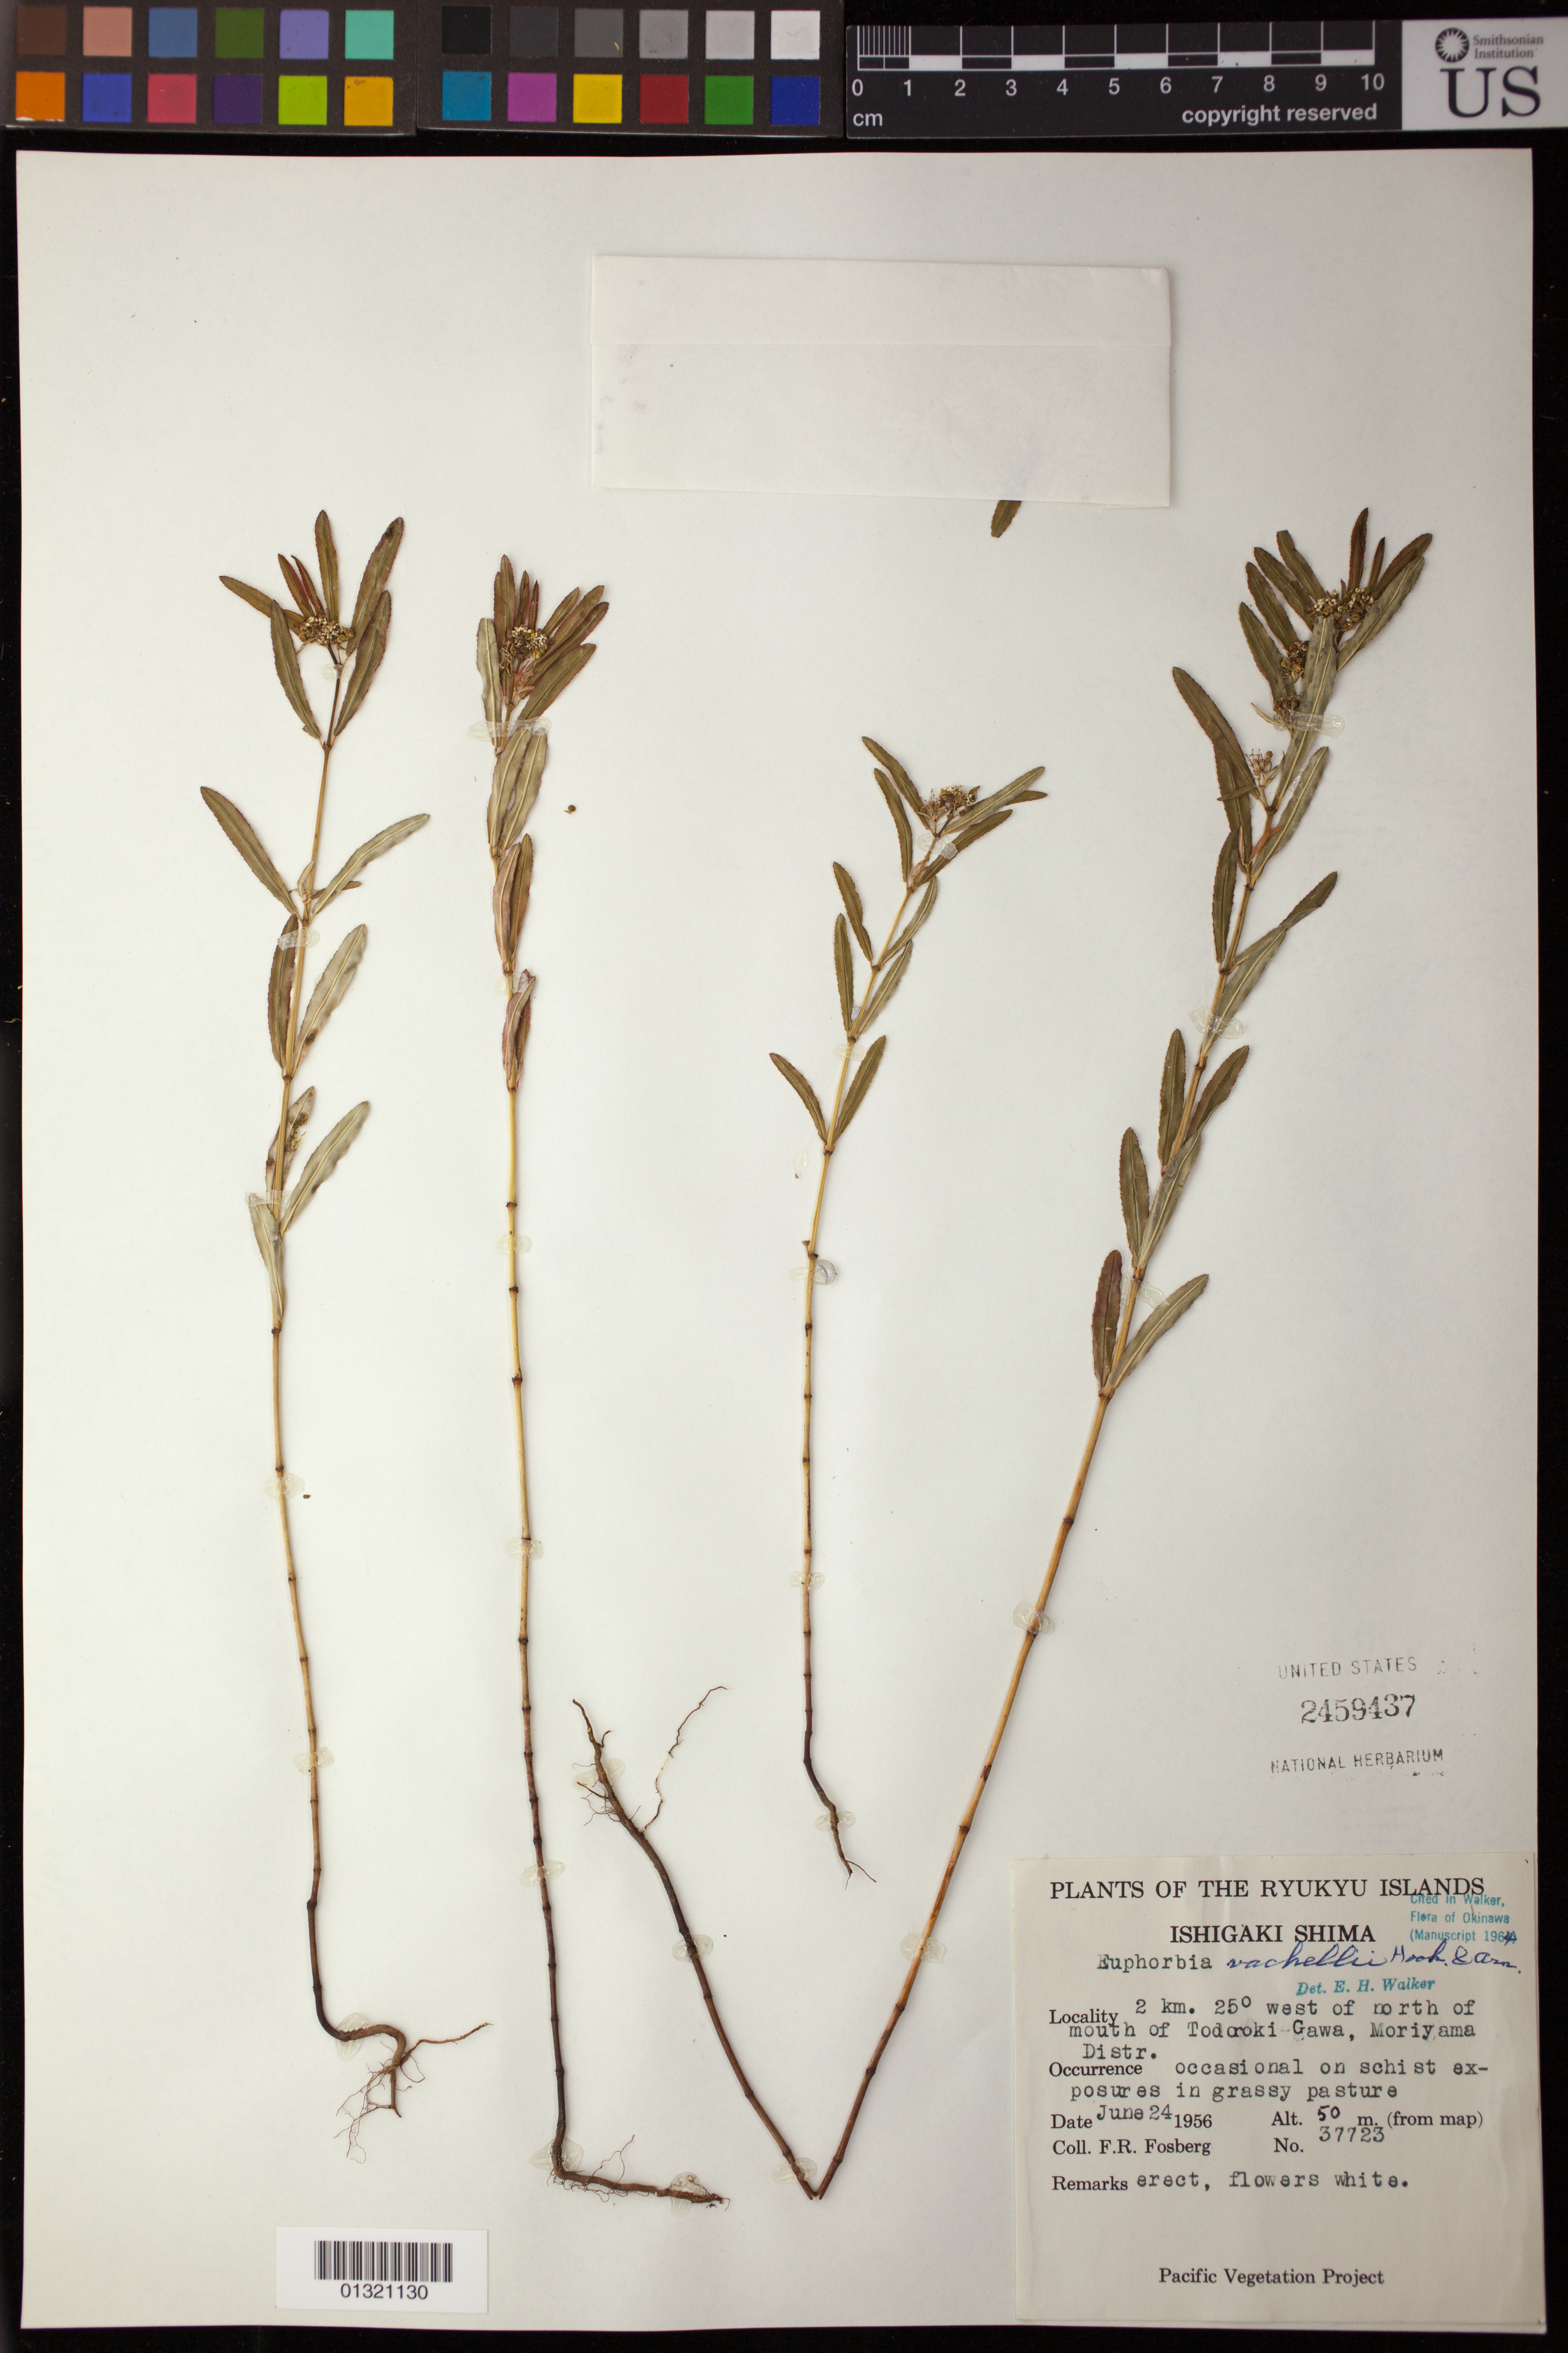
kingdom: Plantae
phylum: Tracheophyta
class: Magnoliopsida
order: Malpighiales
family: Euphorbiaceae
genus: Euphorbia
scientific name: Euphorbia bifida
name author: Hook. & Arn.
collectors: F. R. Fosberg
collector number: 37723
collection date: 1956-06-24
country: Japan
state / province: Okinawa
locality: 2 km. 25° west of north of mouth of Todoroki Gawa, Moriyama Dist.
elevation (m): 50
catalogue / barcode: US 2459437